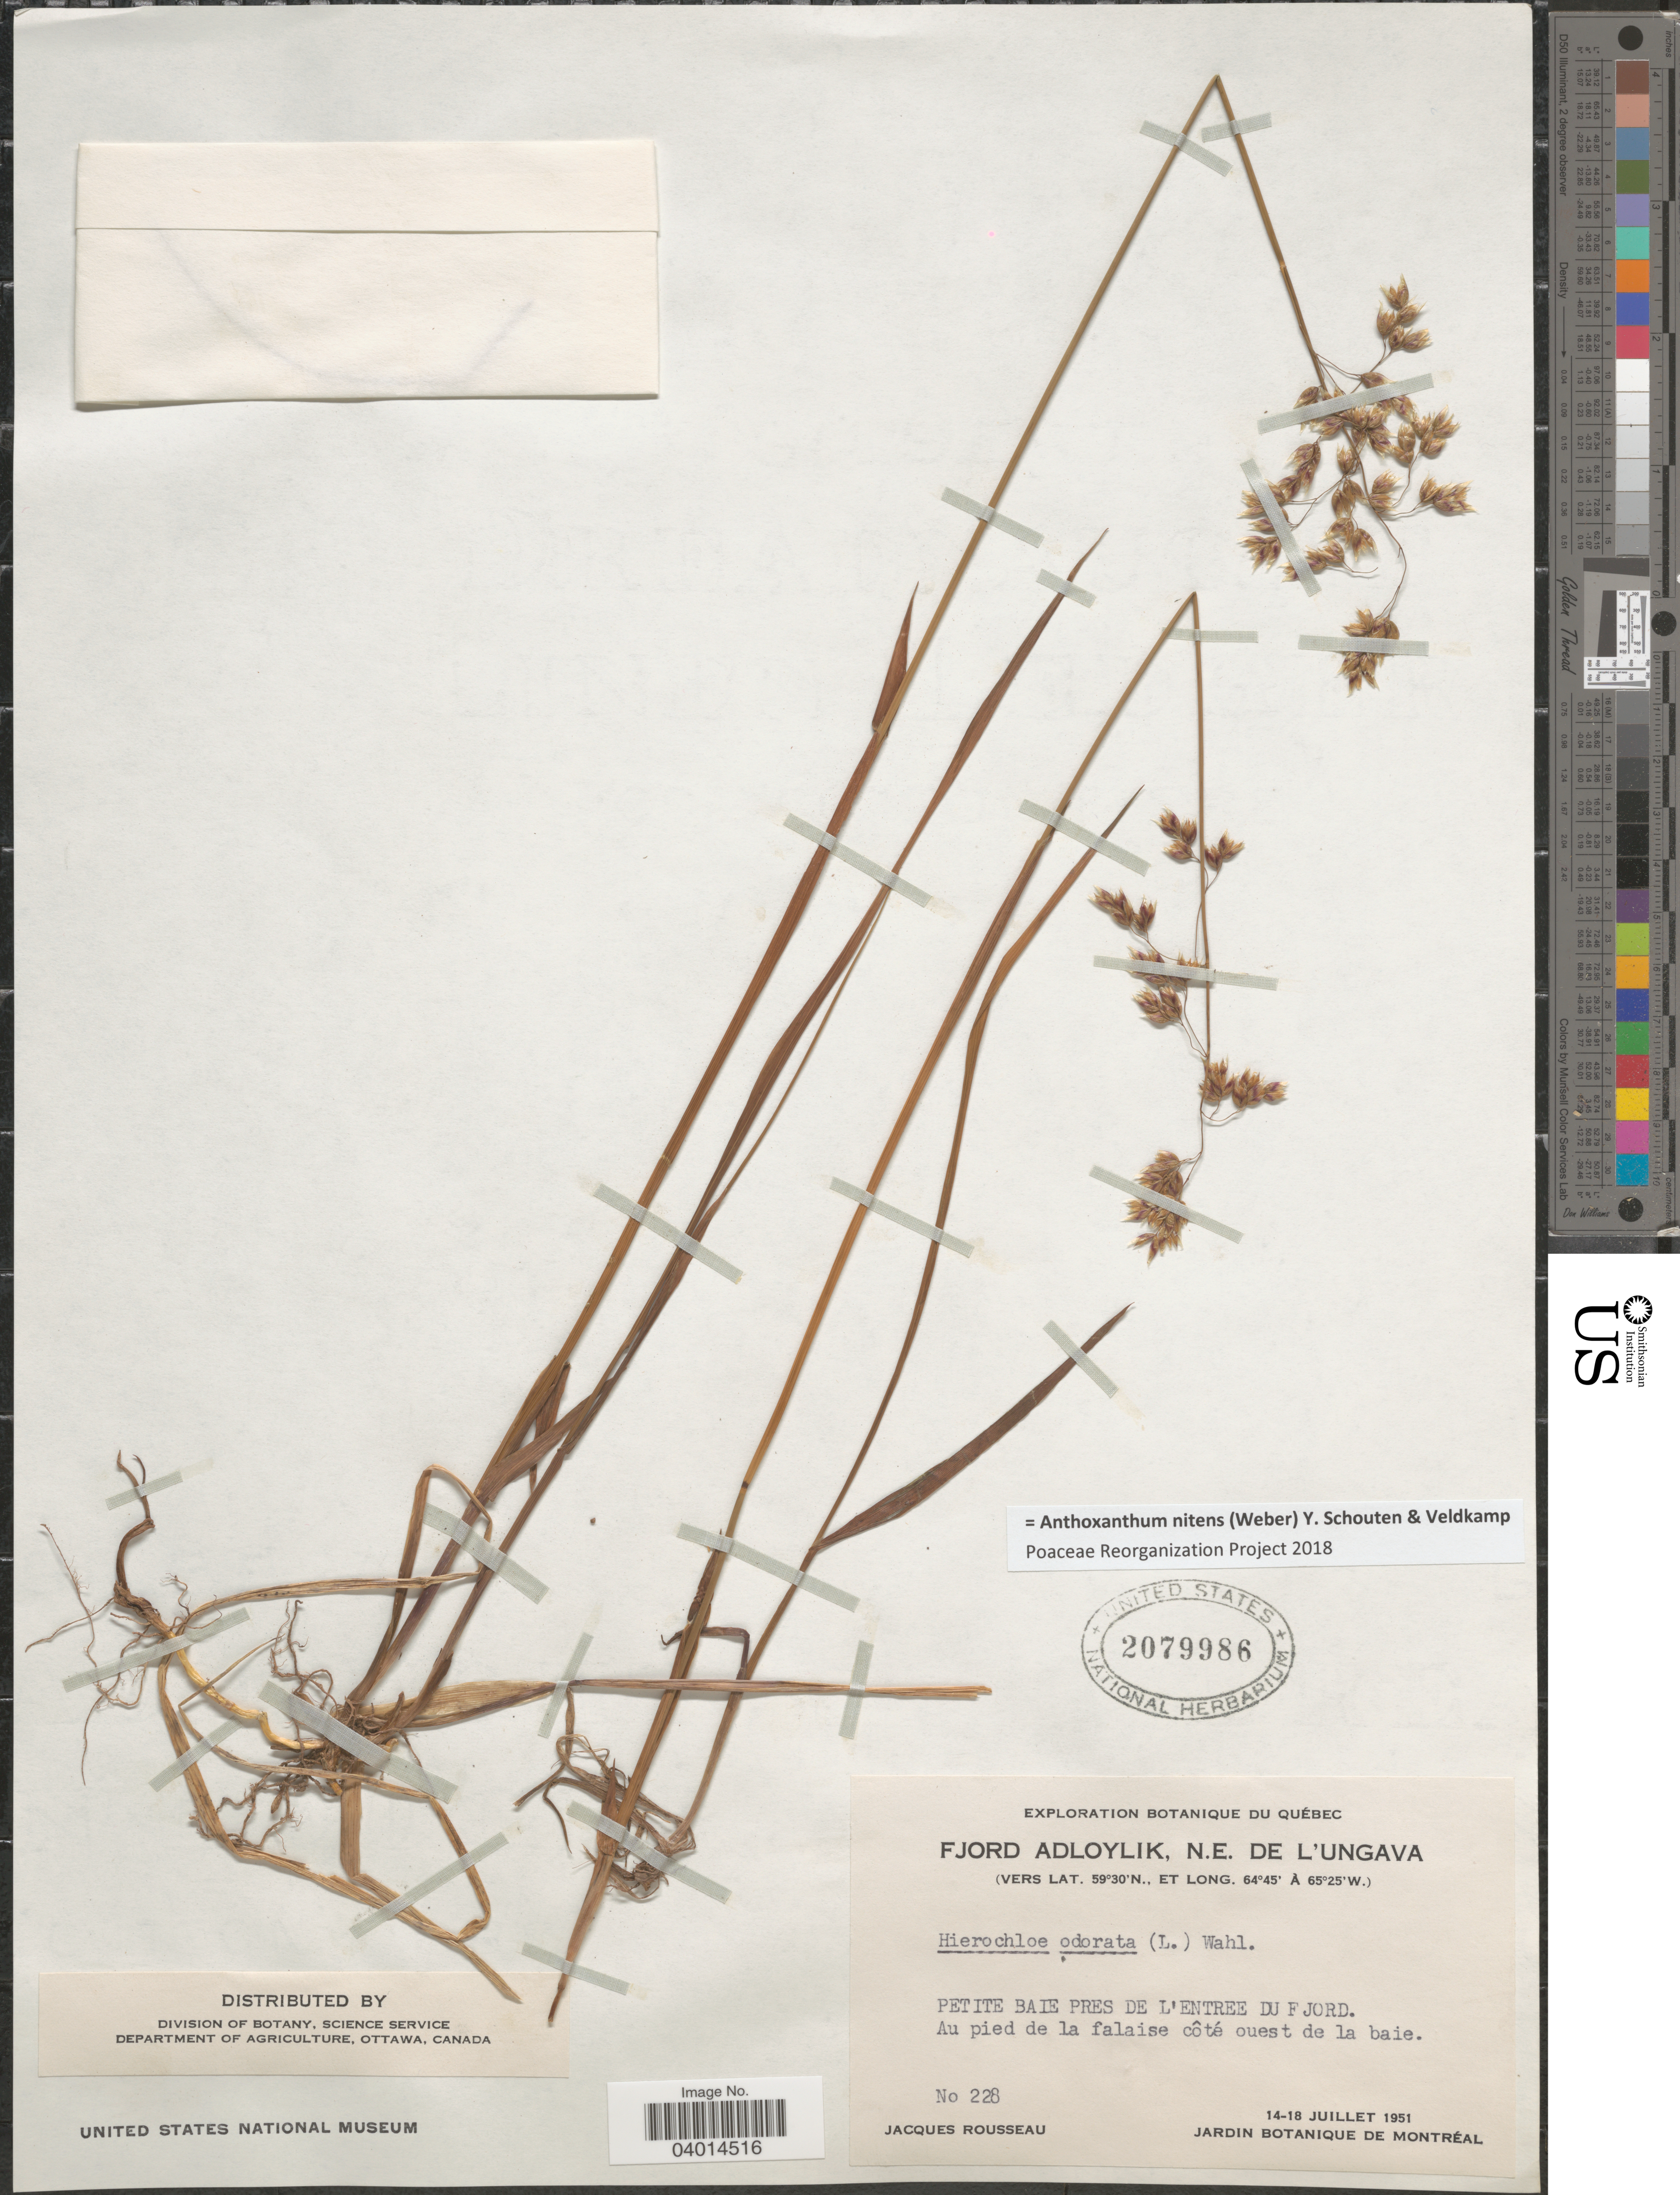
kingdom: Plantae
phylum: Tracheophyta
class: Liliopsida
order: Poales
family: Poaceae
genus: Anthoxanthum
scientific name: Anthoxanthum nitens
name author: (G.H. Weber) R.T.A. Schouten & Veldkamp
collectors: J. Rousseau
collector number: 228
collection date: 1951-07-14/1951-07-18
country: Canada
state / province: Quebec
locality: Fjord Adloylik, N.E. de L'Ungava. Petite Baie pres de L'Entree du Fjord. Au pied de la falaise côté ouest de la baie.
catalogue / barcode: US 2079986